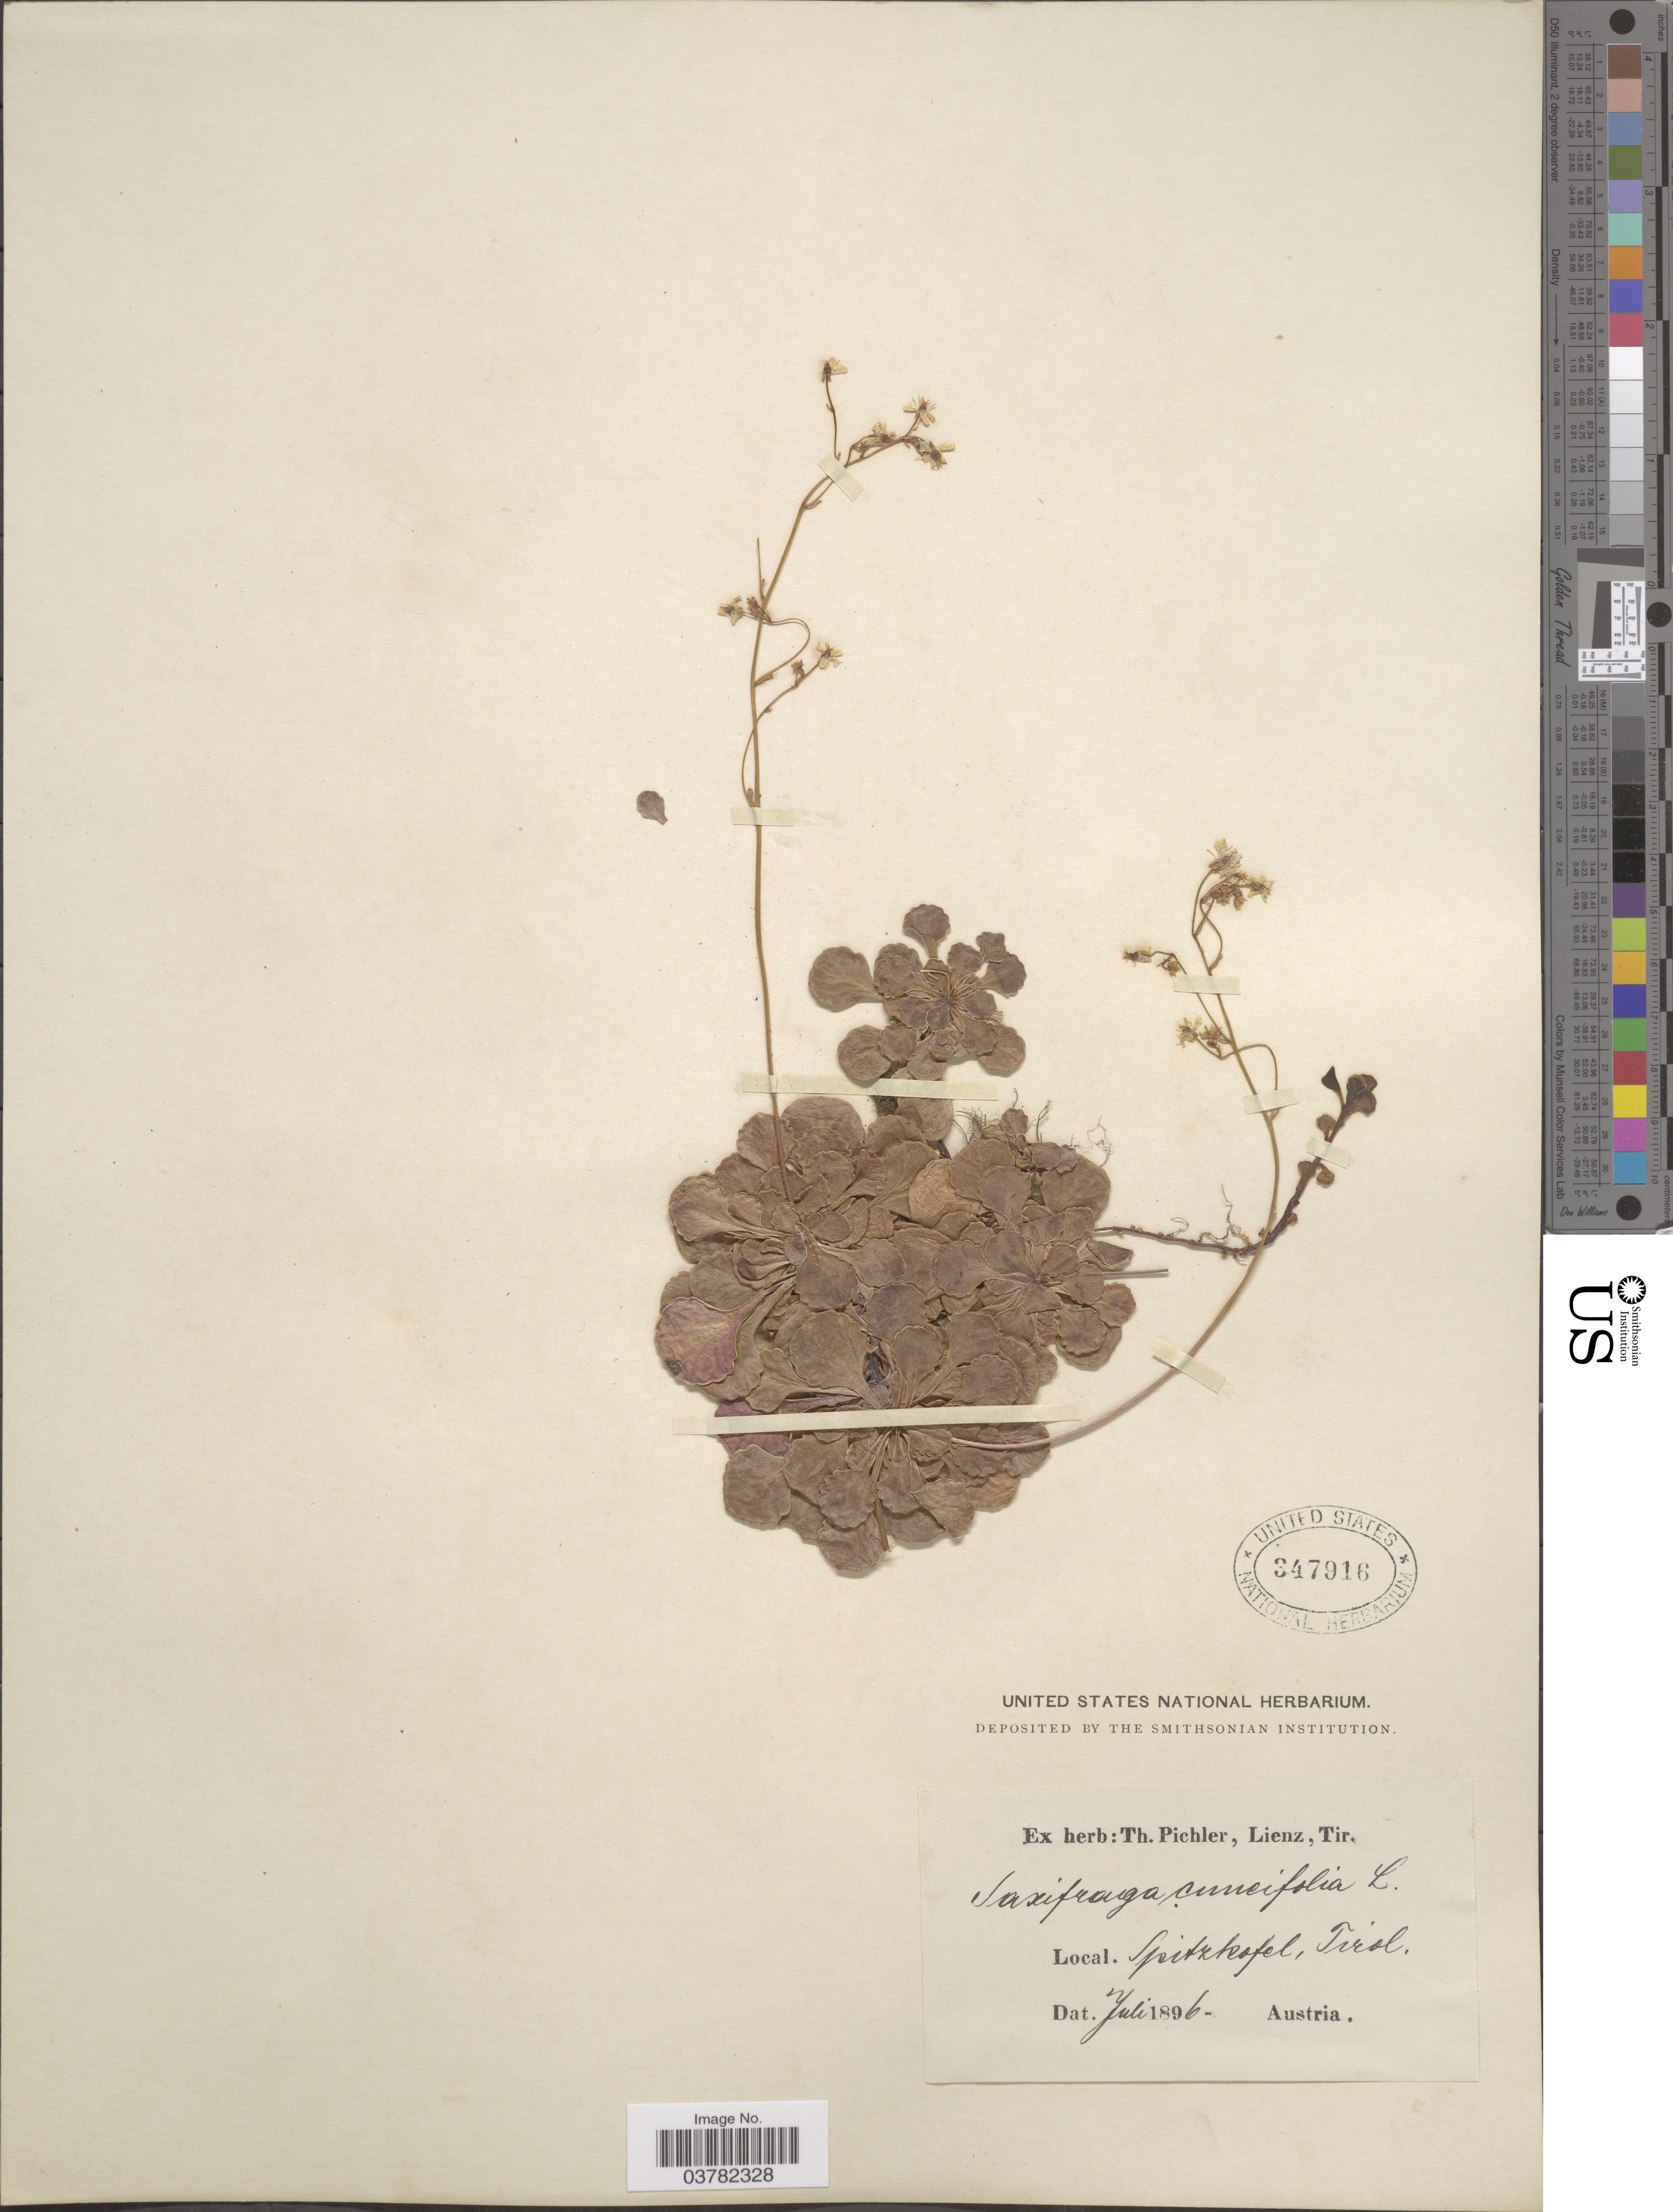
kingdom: Plantae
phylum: Tracheophyta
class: Magnoliopsida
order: Saxifragales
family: Saxifragaceae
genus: Saxifraga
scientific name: Saxifraga cuneifolia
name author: L.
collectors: ex herb. T. Pichler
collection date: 1896-07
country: Austria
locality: Spitzkofel, Tirol.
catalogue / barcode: US 347916